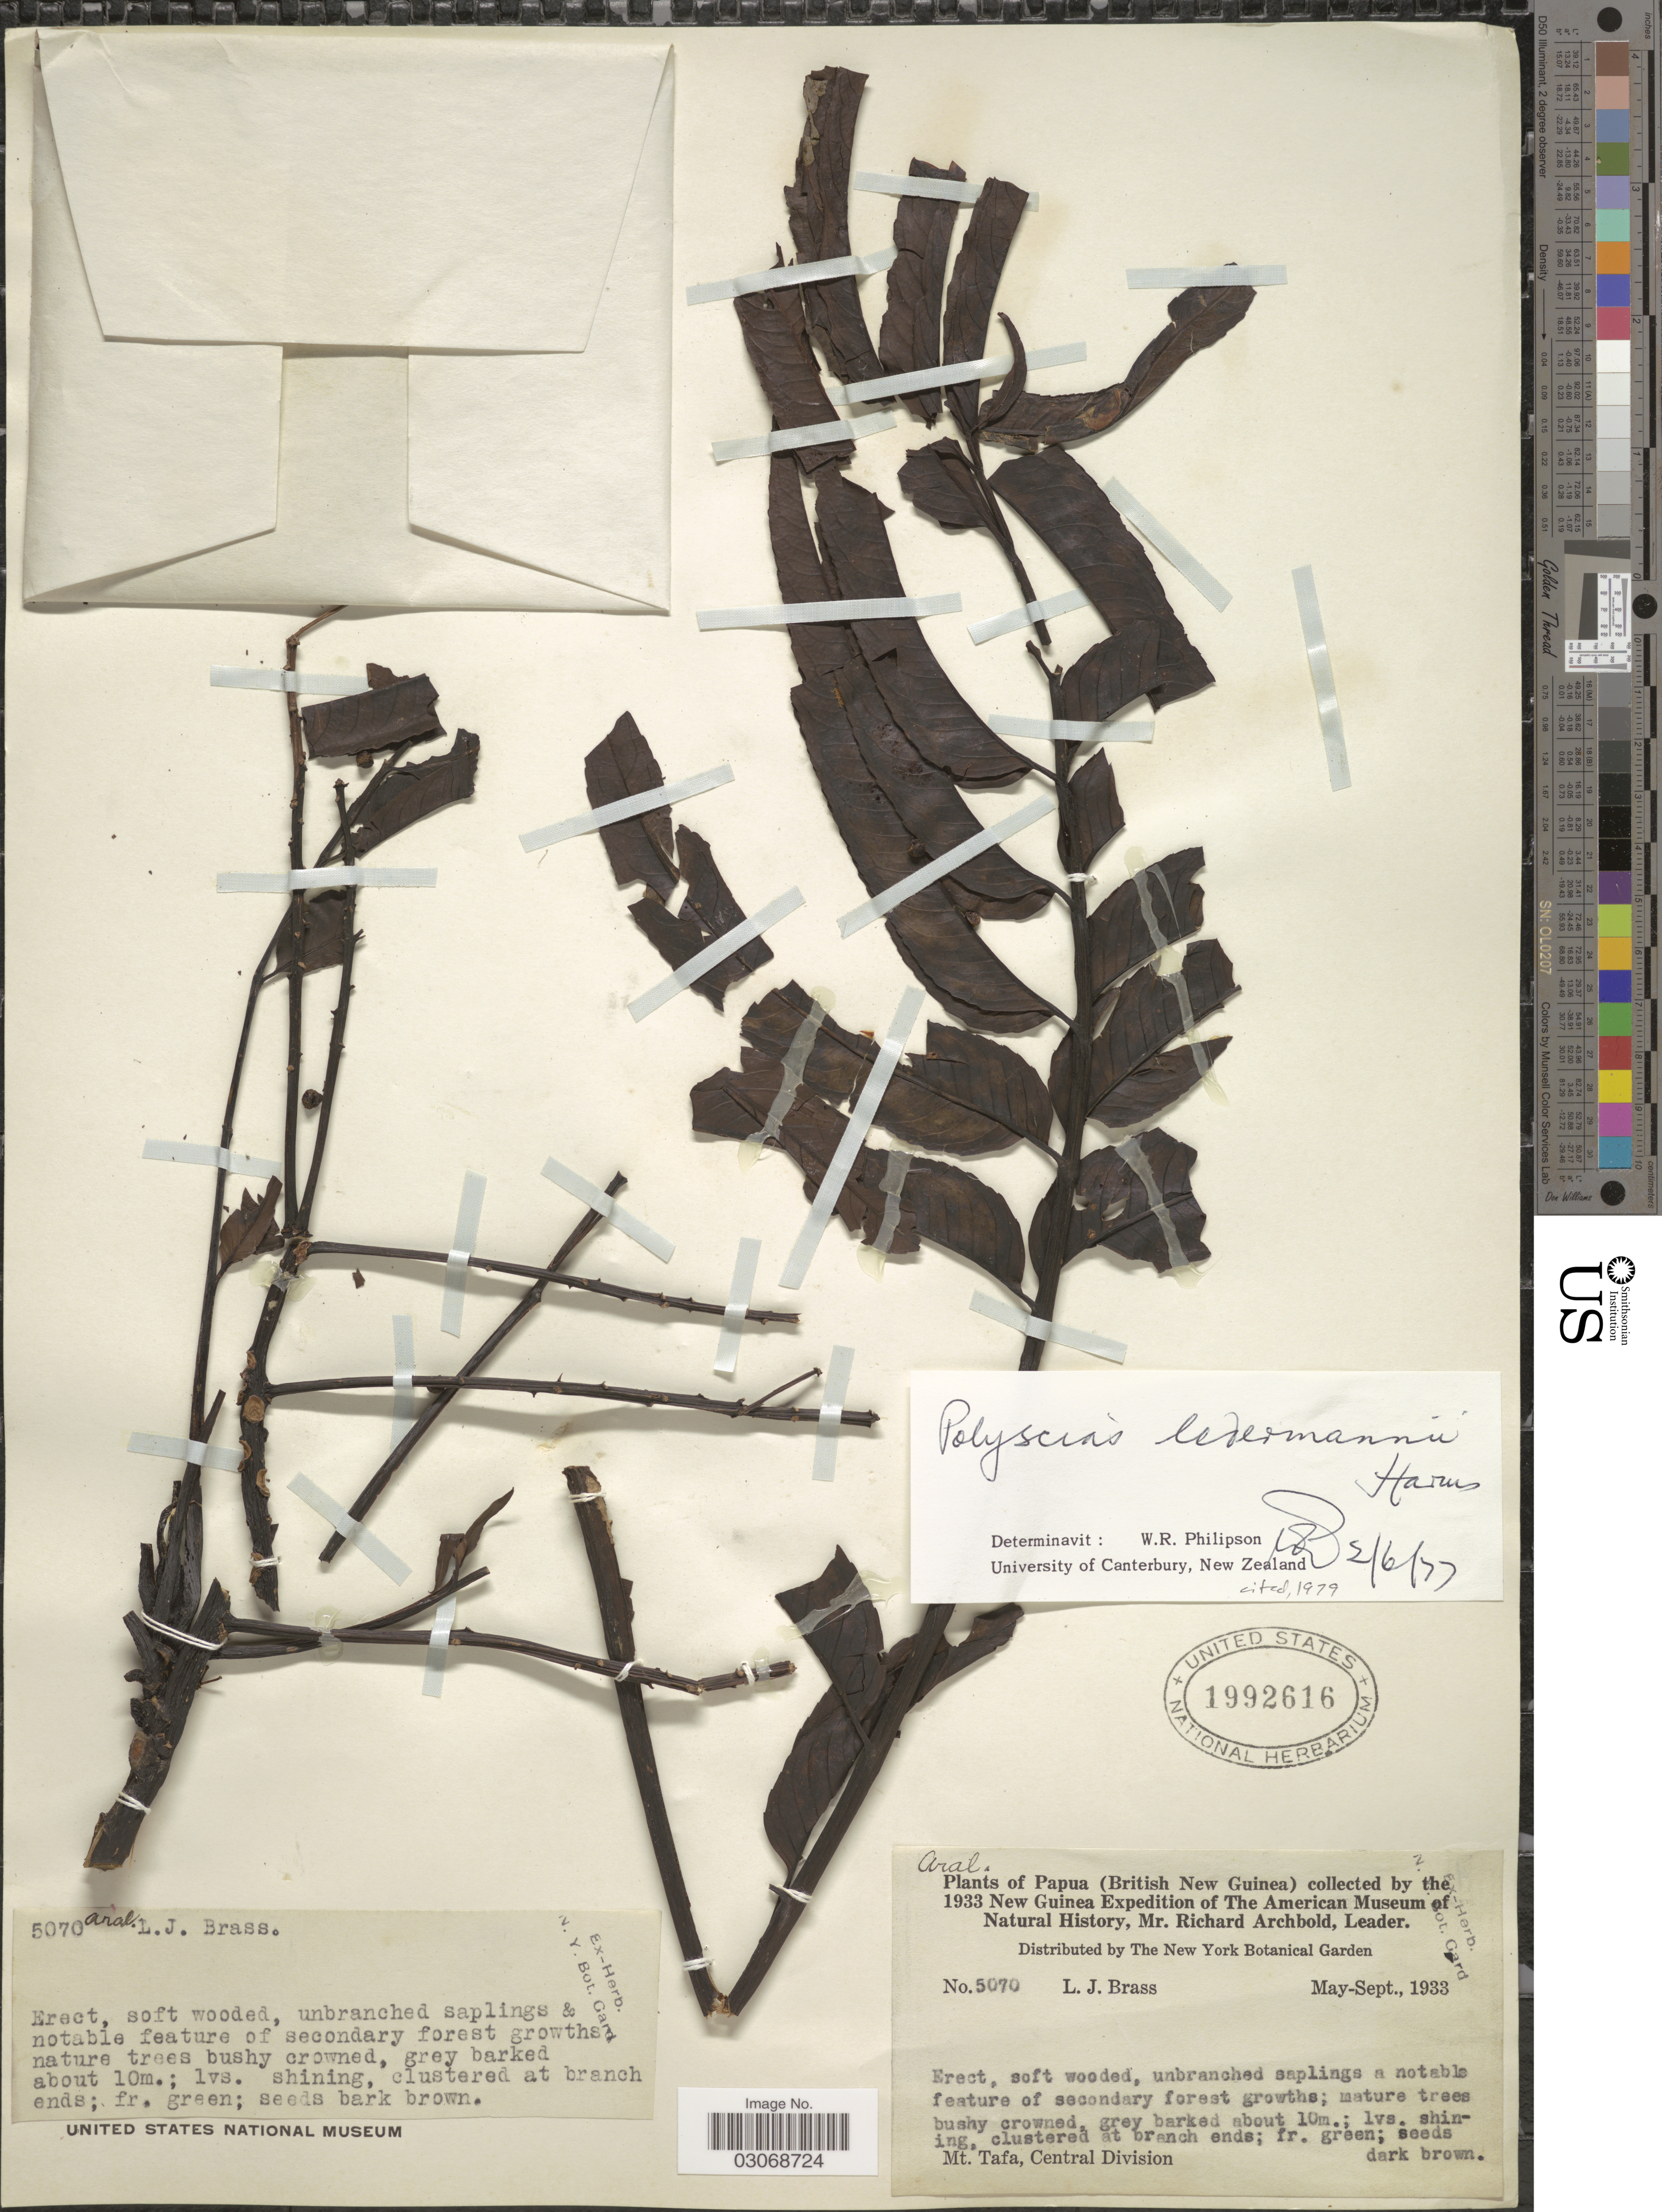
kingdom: Plantae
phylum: Tracheophyta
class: Magnoliopsida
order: Apiales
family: Araliaceae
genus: Polyscias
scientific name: Polyscias ledermannii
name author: Harms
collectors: L. J. Brass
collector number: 5070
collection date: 1933-05/1933-09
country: Papua New Guinea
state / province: Central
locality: Papua (British New Guinea), Mt. Tafa, Central Division.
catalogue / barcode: US 1992616